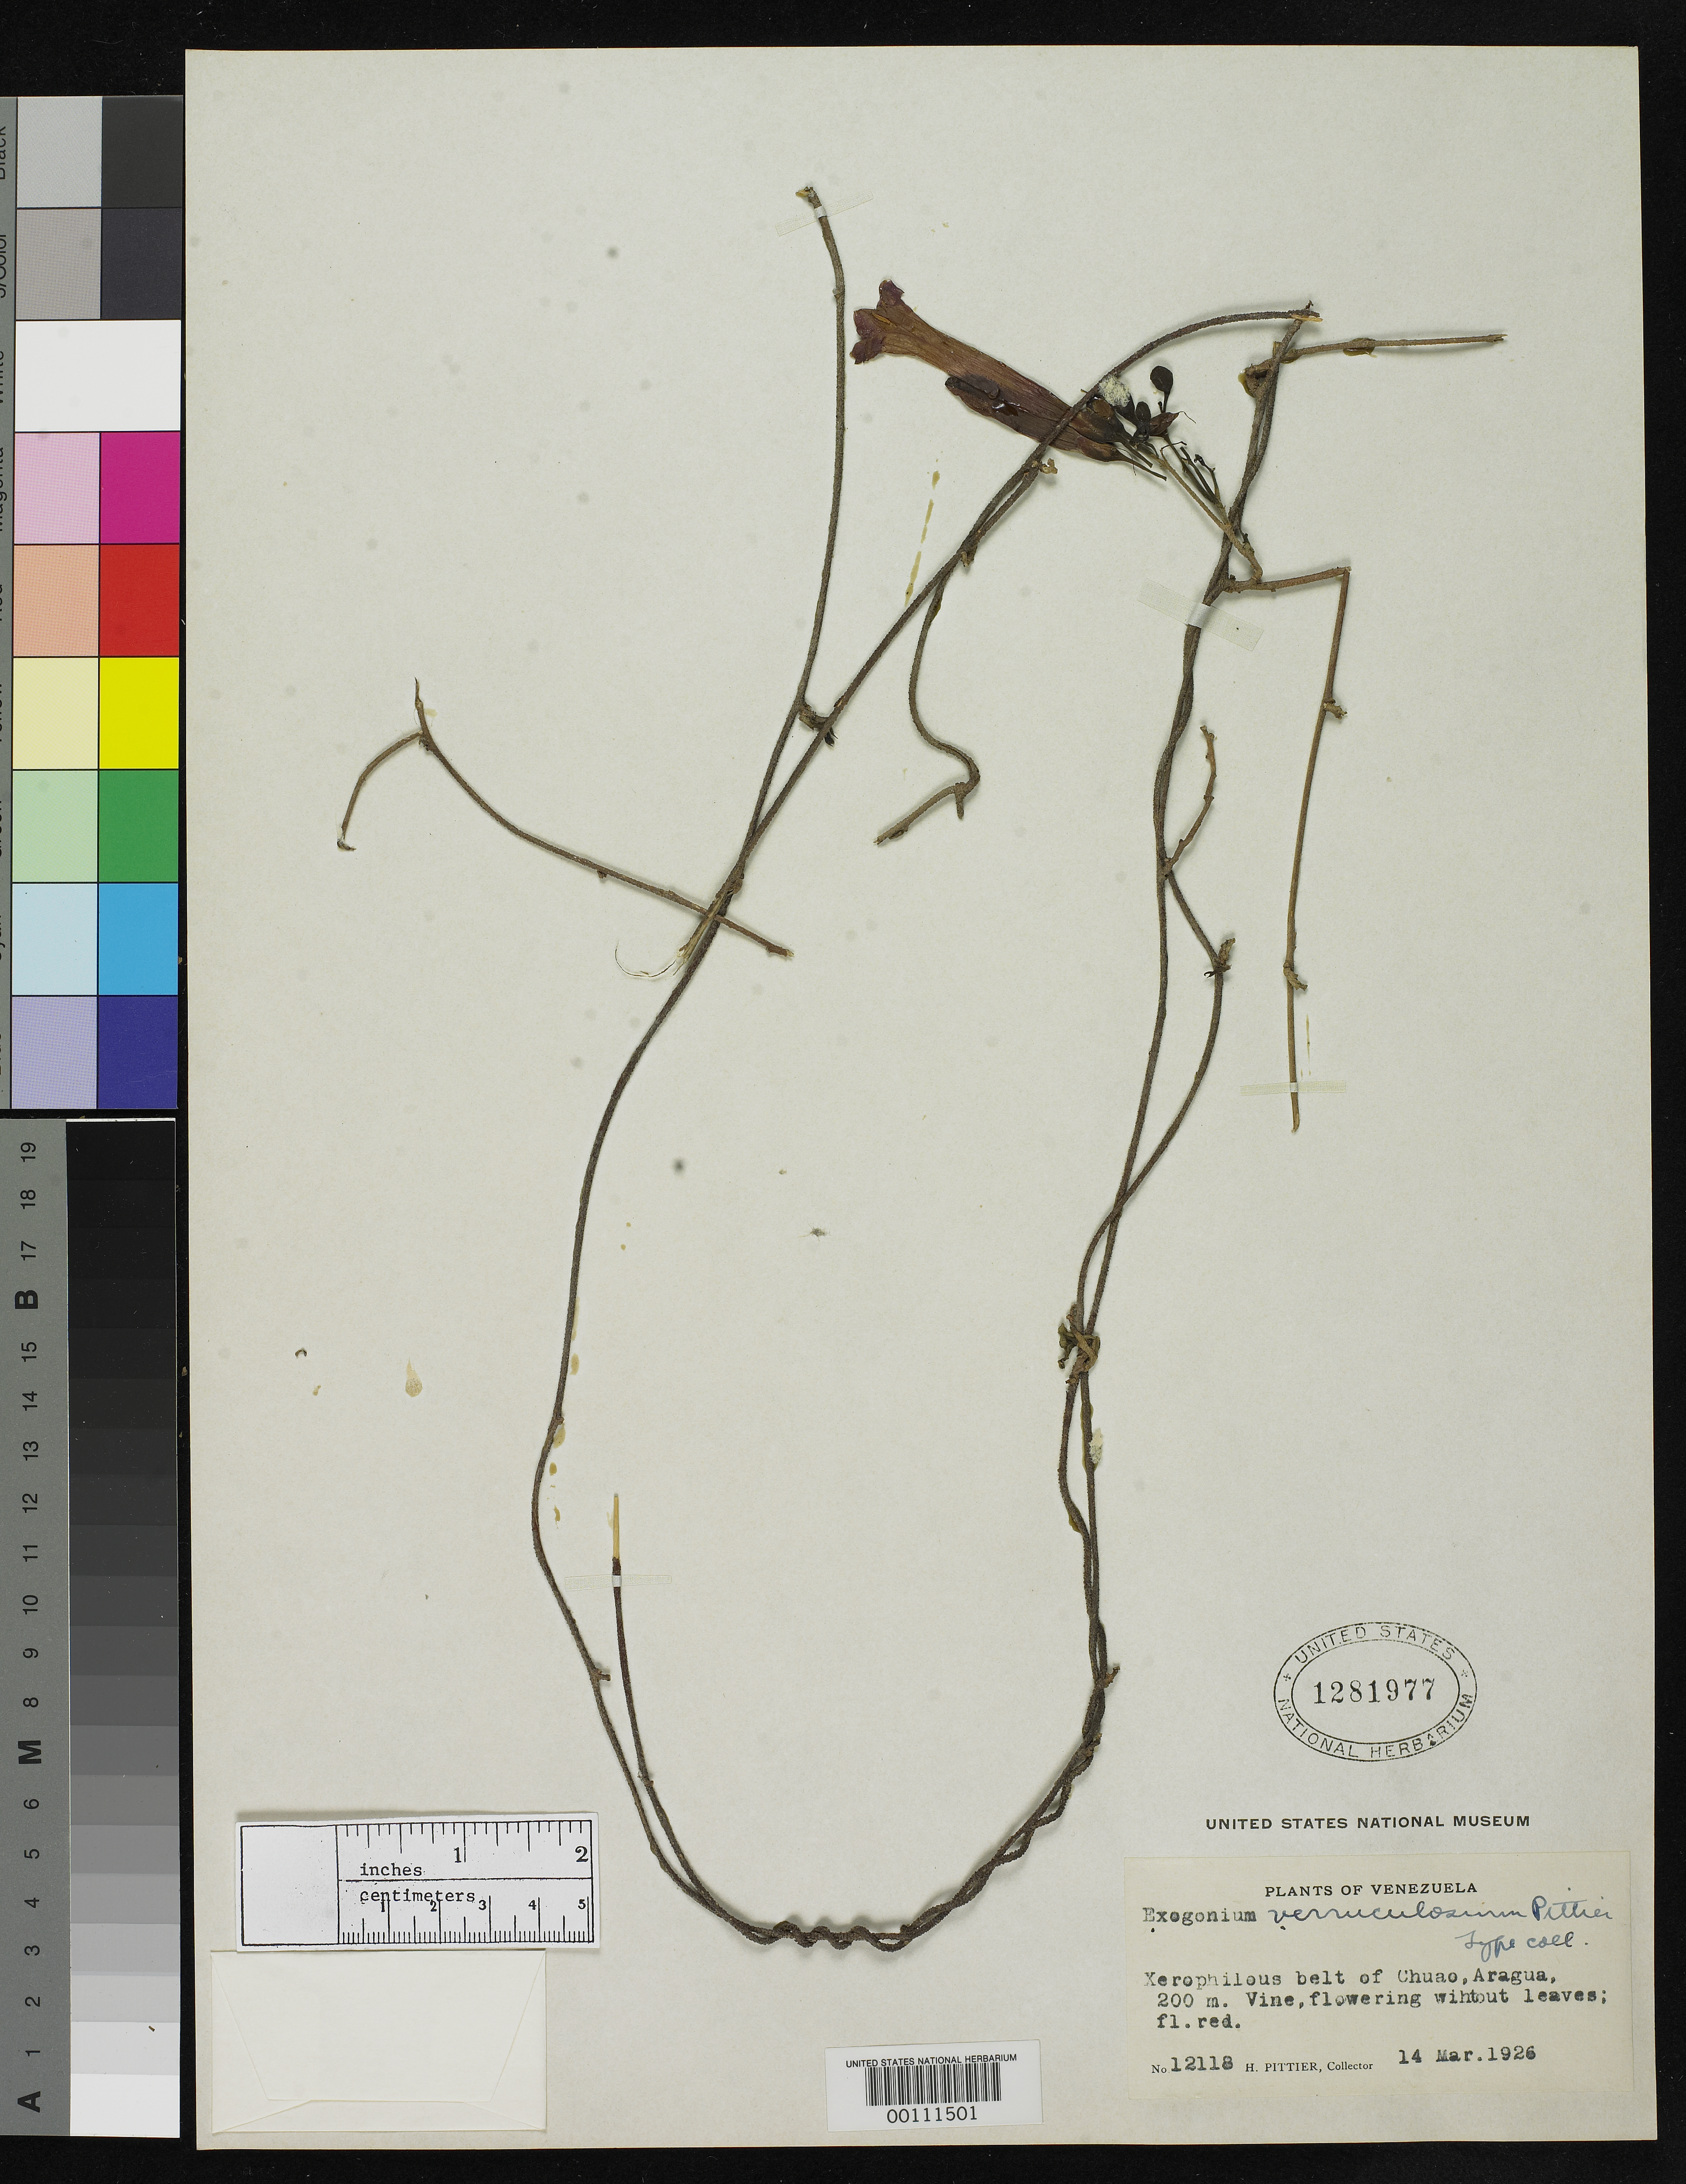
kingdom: Plantae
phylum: Tracheophyta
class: Magnoliopsida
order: Solanales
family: Convolvulaceae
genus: Exogonium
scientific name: Exogonium verruculosum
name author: Pittier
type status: Isotype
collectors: H. F. Pittier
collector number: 12118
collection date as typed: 14 Mar 1926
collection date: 1926-03-14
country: Venezuela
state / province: Aragua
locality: Haciendo de Chuao.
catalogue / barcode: US 1281977